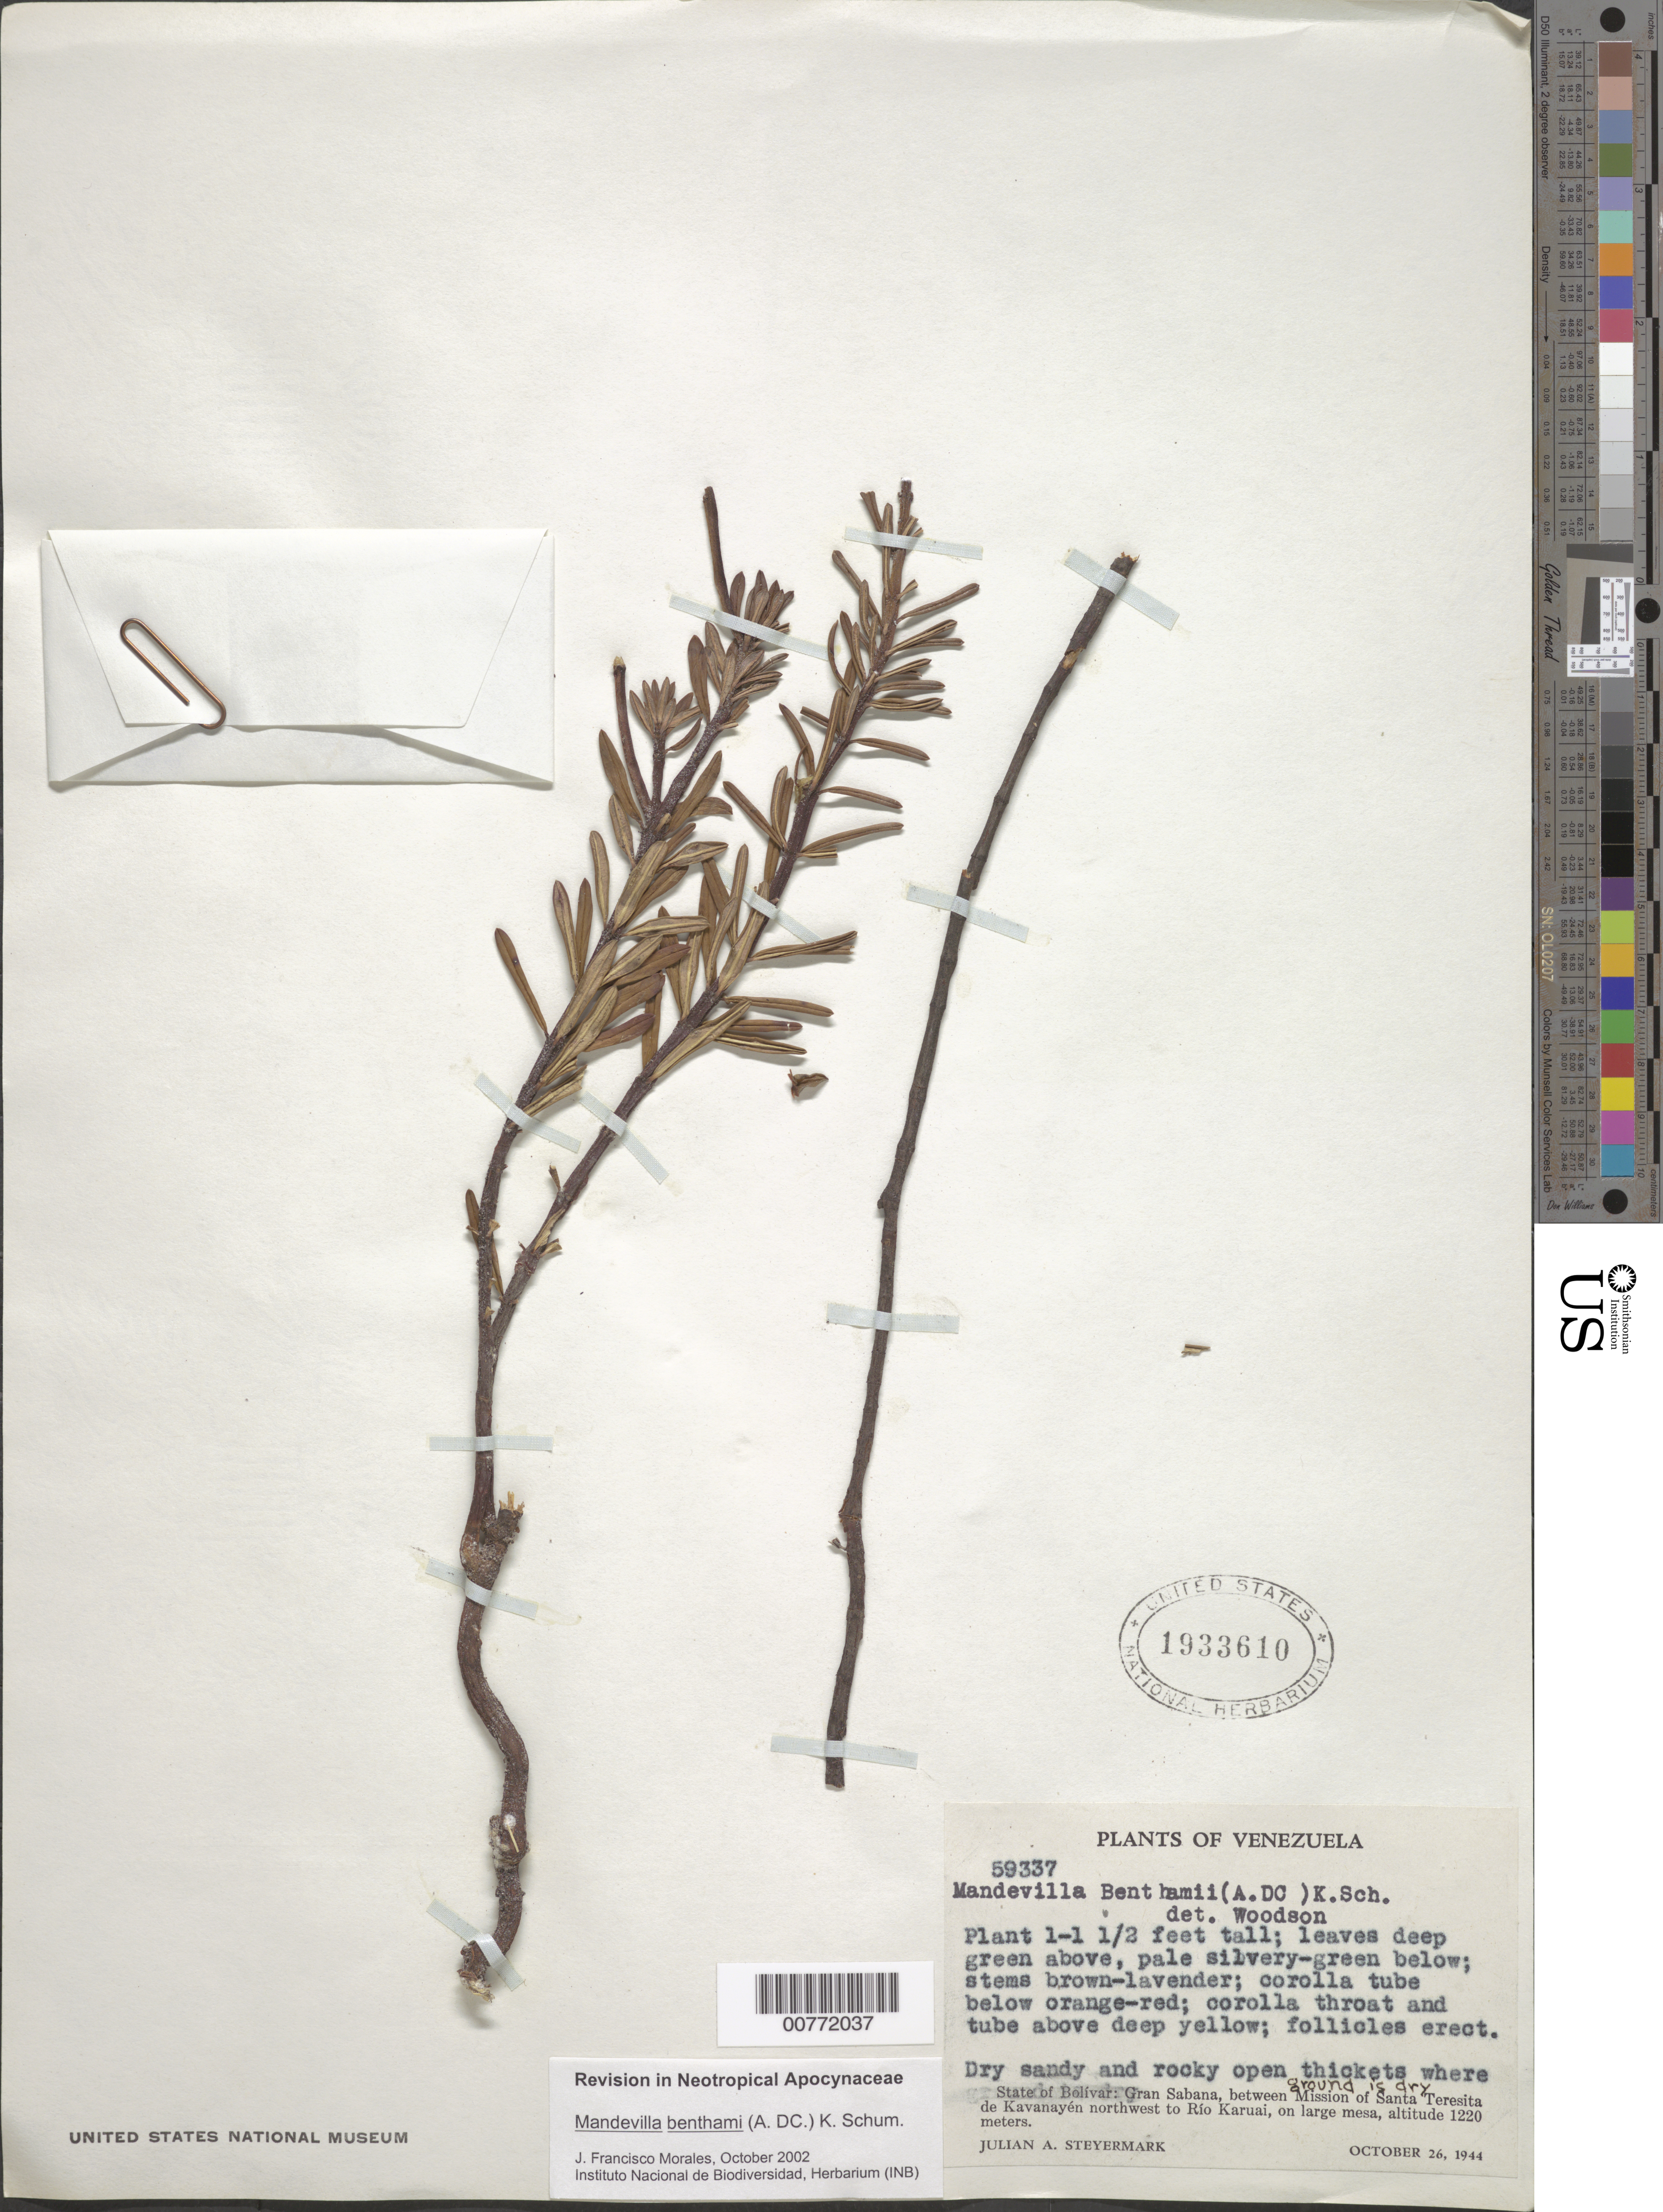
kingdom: Plantae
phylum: Tracheophyta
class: Magnoliopsida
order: Gentianales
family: Apocynaceae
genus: Mandevilla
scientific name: Mandevilla benthamii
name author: (A. DC.) K. Schum.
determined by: Morales, J. F.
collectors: J. Steyermark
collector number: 59337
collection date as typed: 26-Oct-44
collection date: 1944-10-26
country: Venezuela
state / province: Bolívar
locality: Gran Sabana, between Mission of Santa Teresita de Kavanayén NW to Río Karuai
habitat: Large mesa; dry sandy and rocky open thickets where ground is dry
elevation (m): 1220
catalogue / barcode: US 1933610